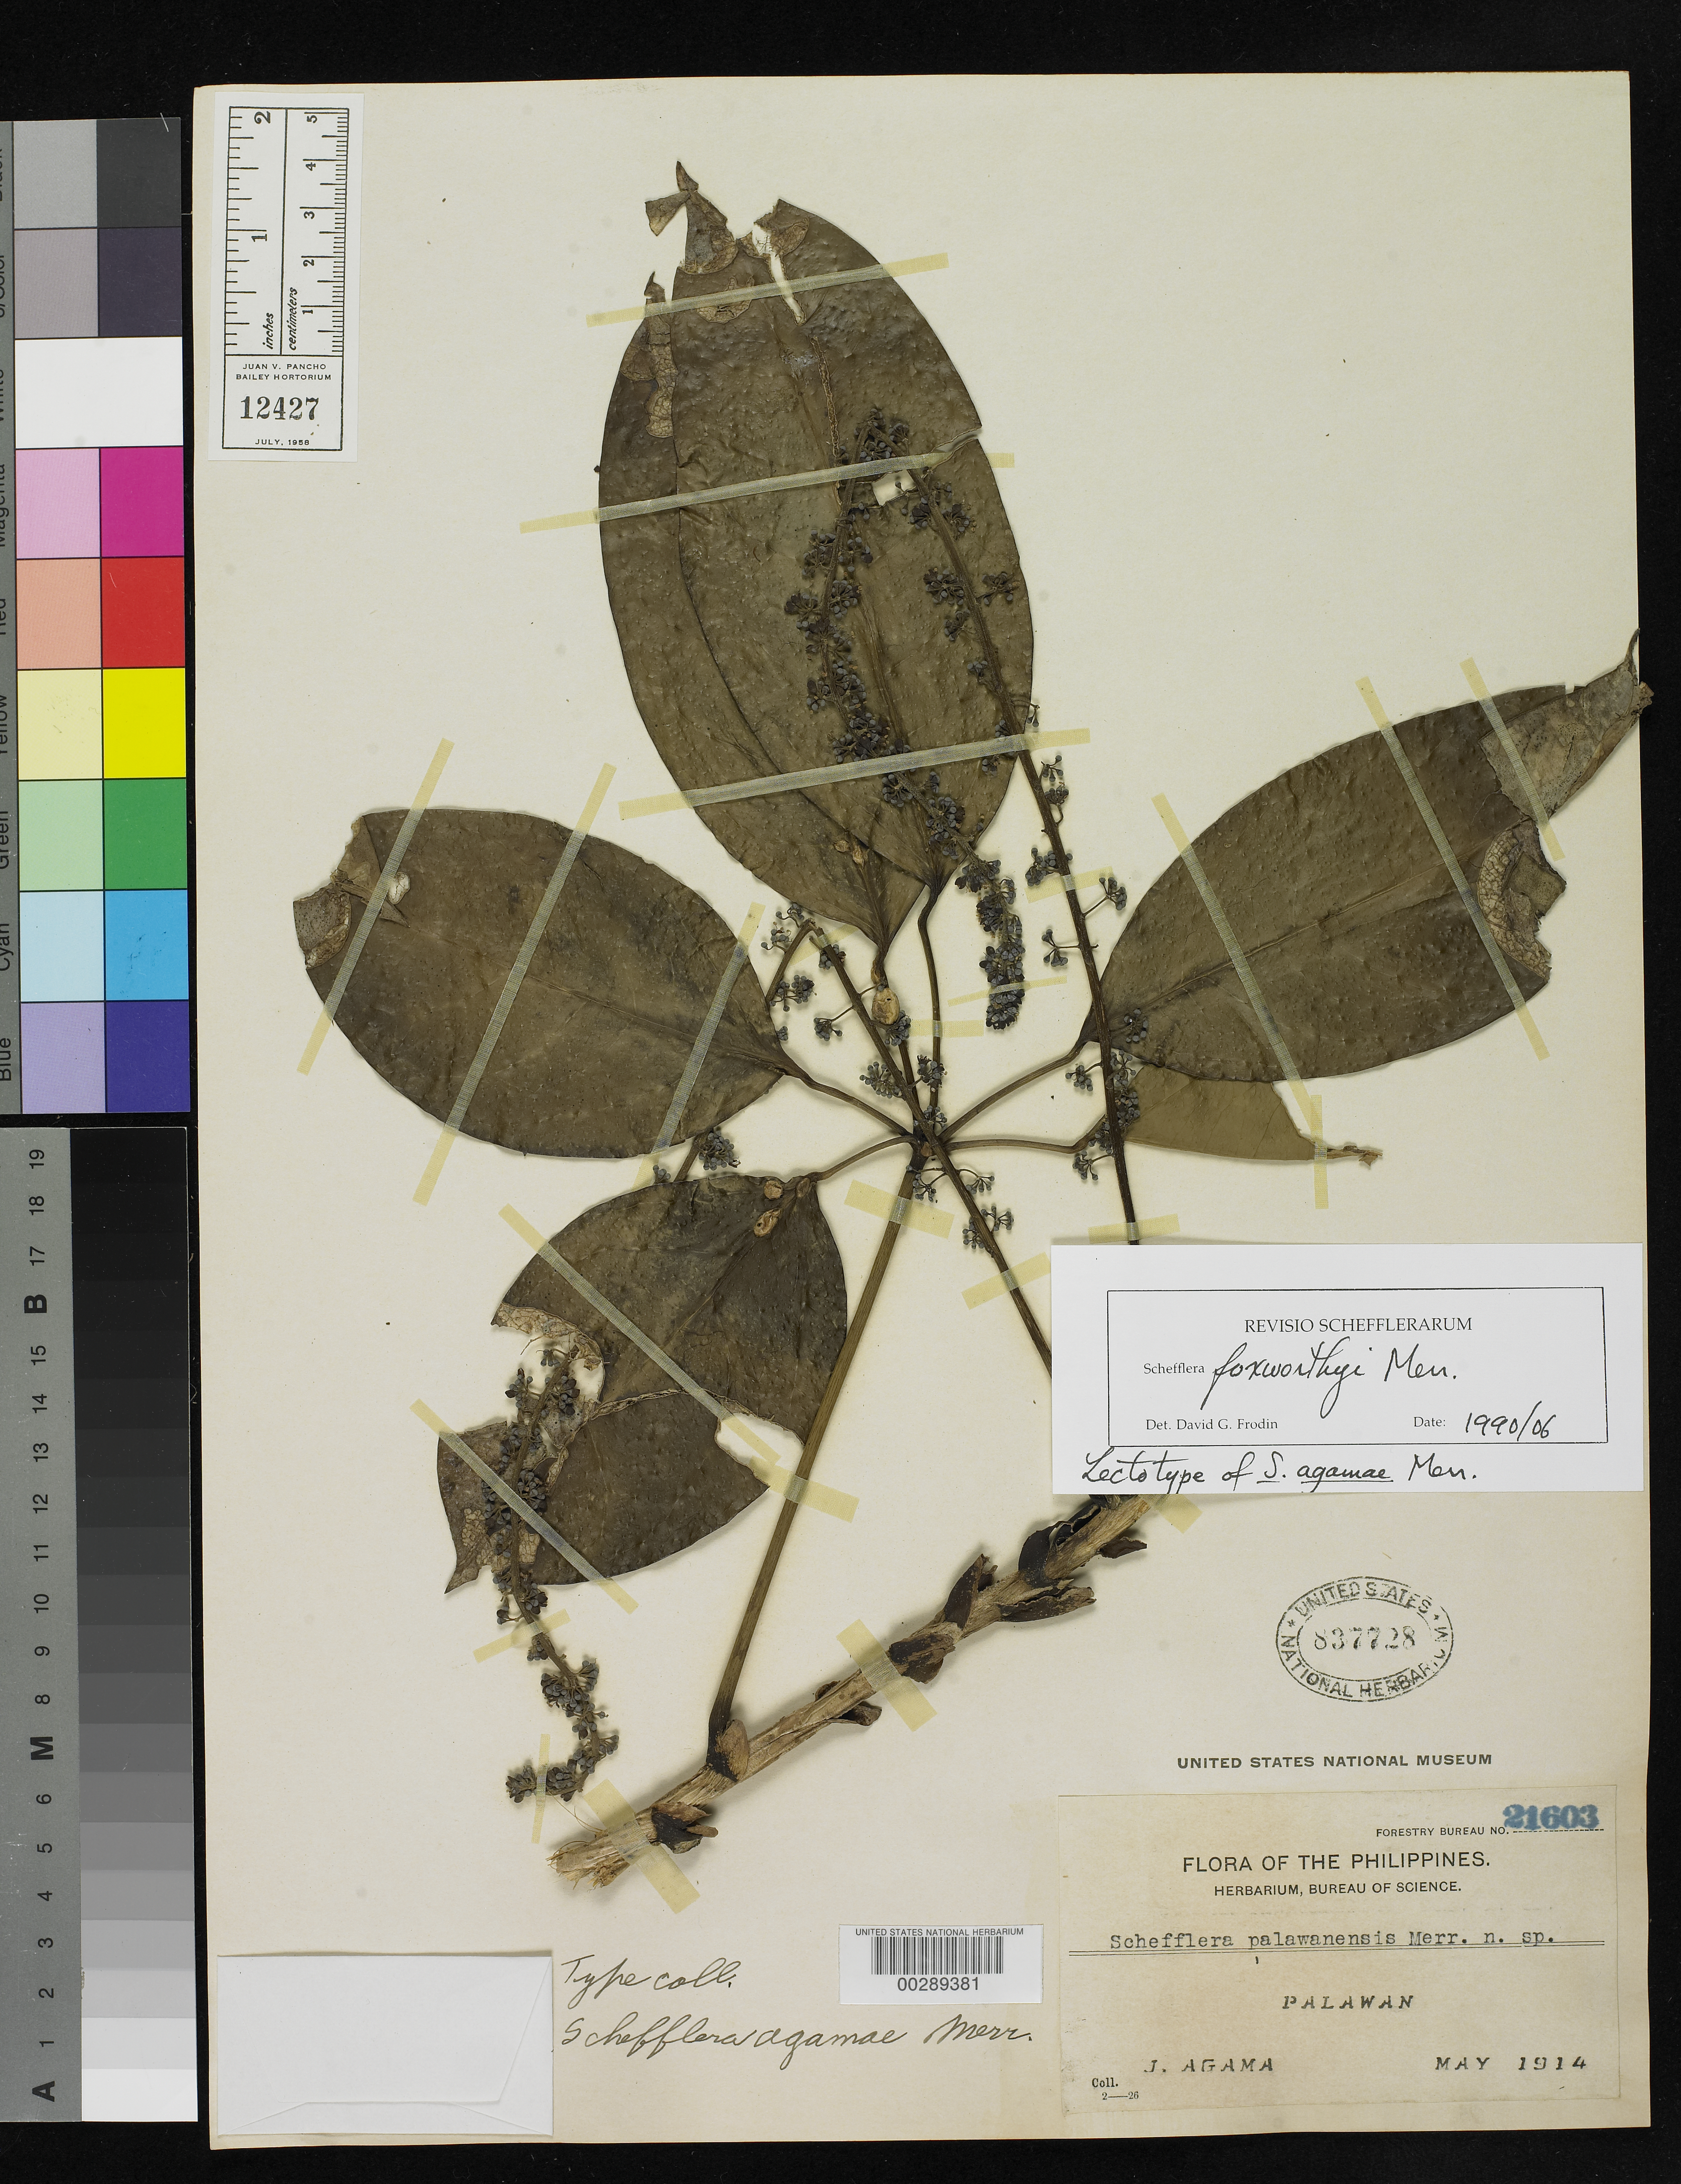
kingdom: Plantae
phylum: Tracheophyta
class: Magnoliopsida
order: Apiales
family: Araliaceae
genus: Schefflera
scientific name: Schefflera agamae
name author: Merr.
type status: Isotype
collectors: J. Agama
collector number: For. Bur. 21603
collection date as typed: May 1914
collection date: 1914-05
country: Philippines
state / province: Mimaropa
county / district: Palawan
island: Palawan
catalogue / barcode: US 837728